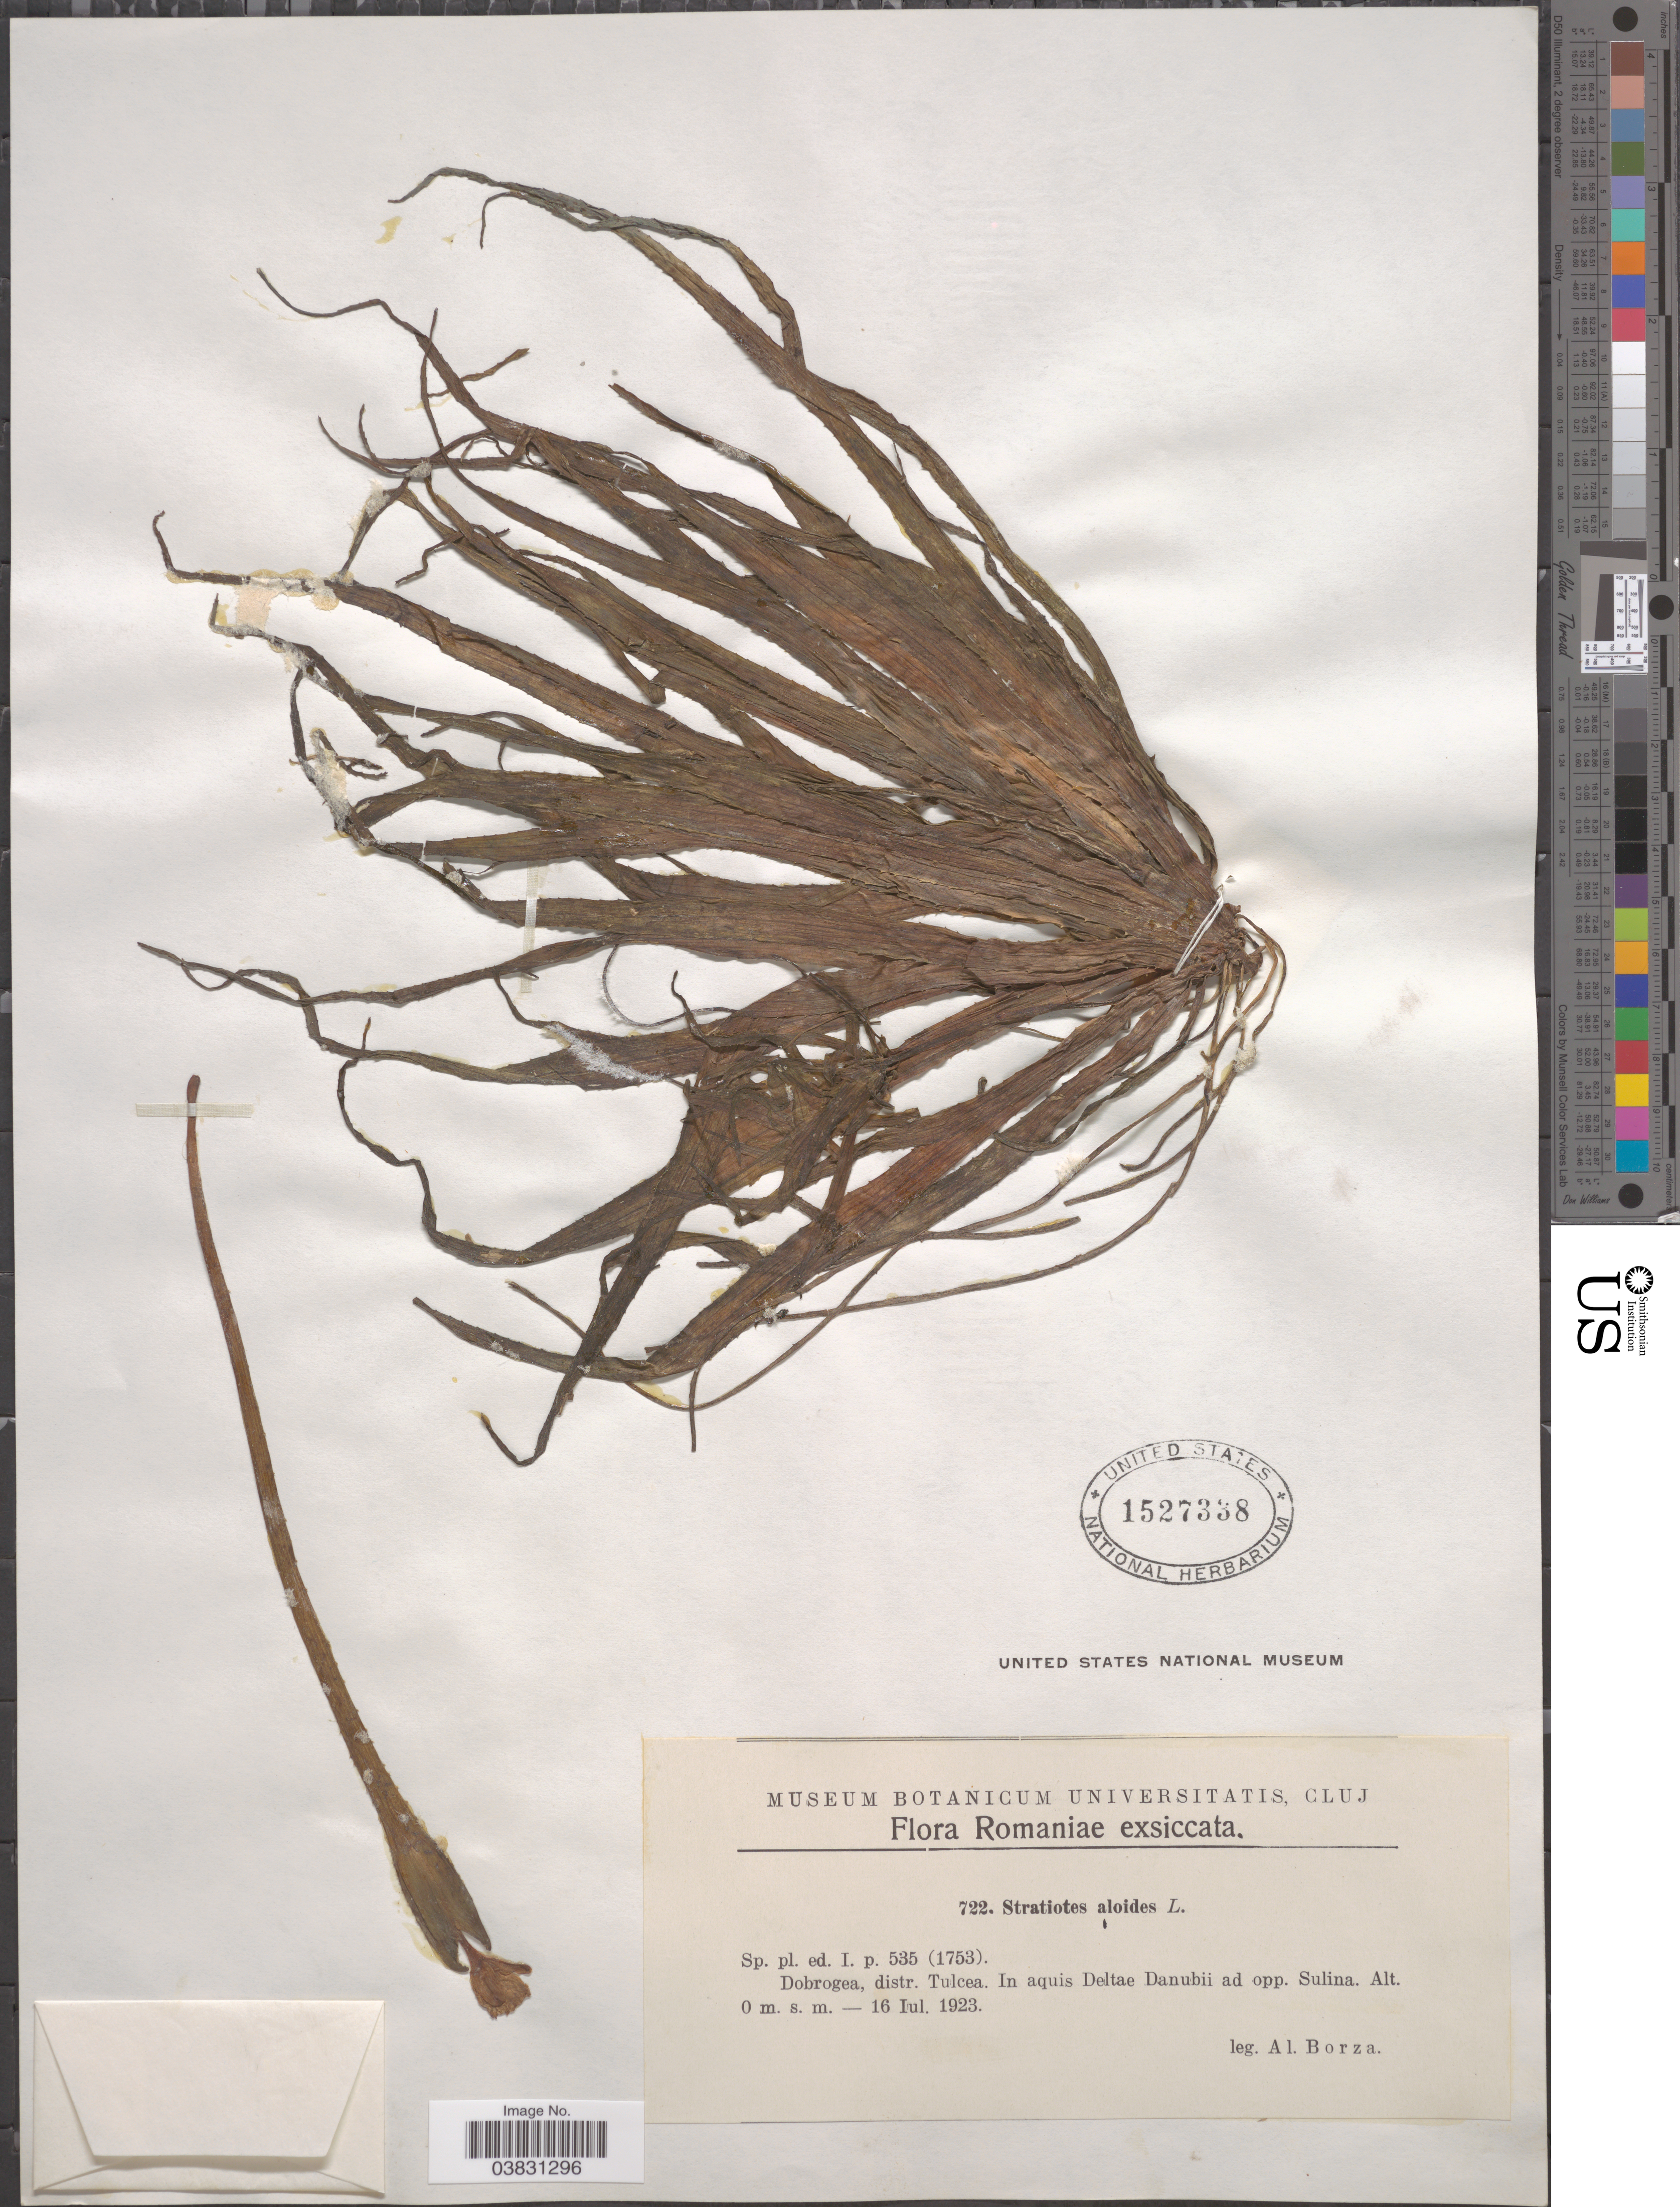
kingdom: Plantae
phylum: Tracheophyta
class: Liliopsida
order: Alismatales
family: Hydrocharitaceae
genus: Stratiotes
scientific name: Stratiotes aloides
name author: L.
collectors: A. Borza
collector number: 722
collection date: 1923-07-16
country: Romania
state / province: Tulcea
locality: Dobrogea, dist. Tulcea. In aquis Deltae Danubii ad opp. Sulina.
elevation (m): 0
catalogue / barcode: US 1527338